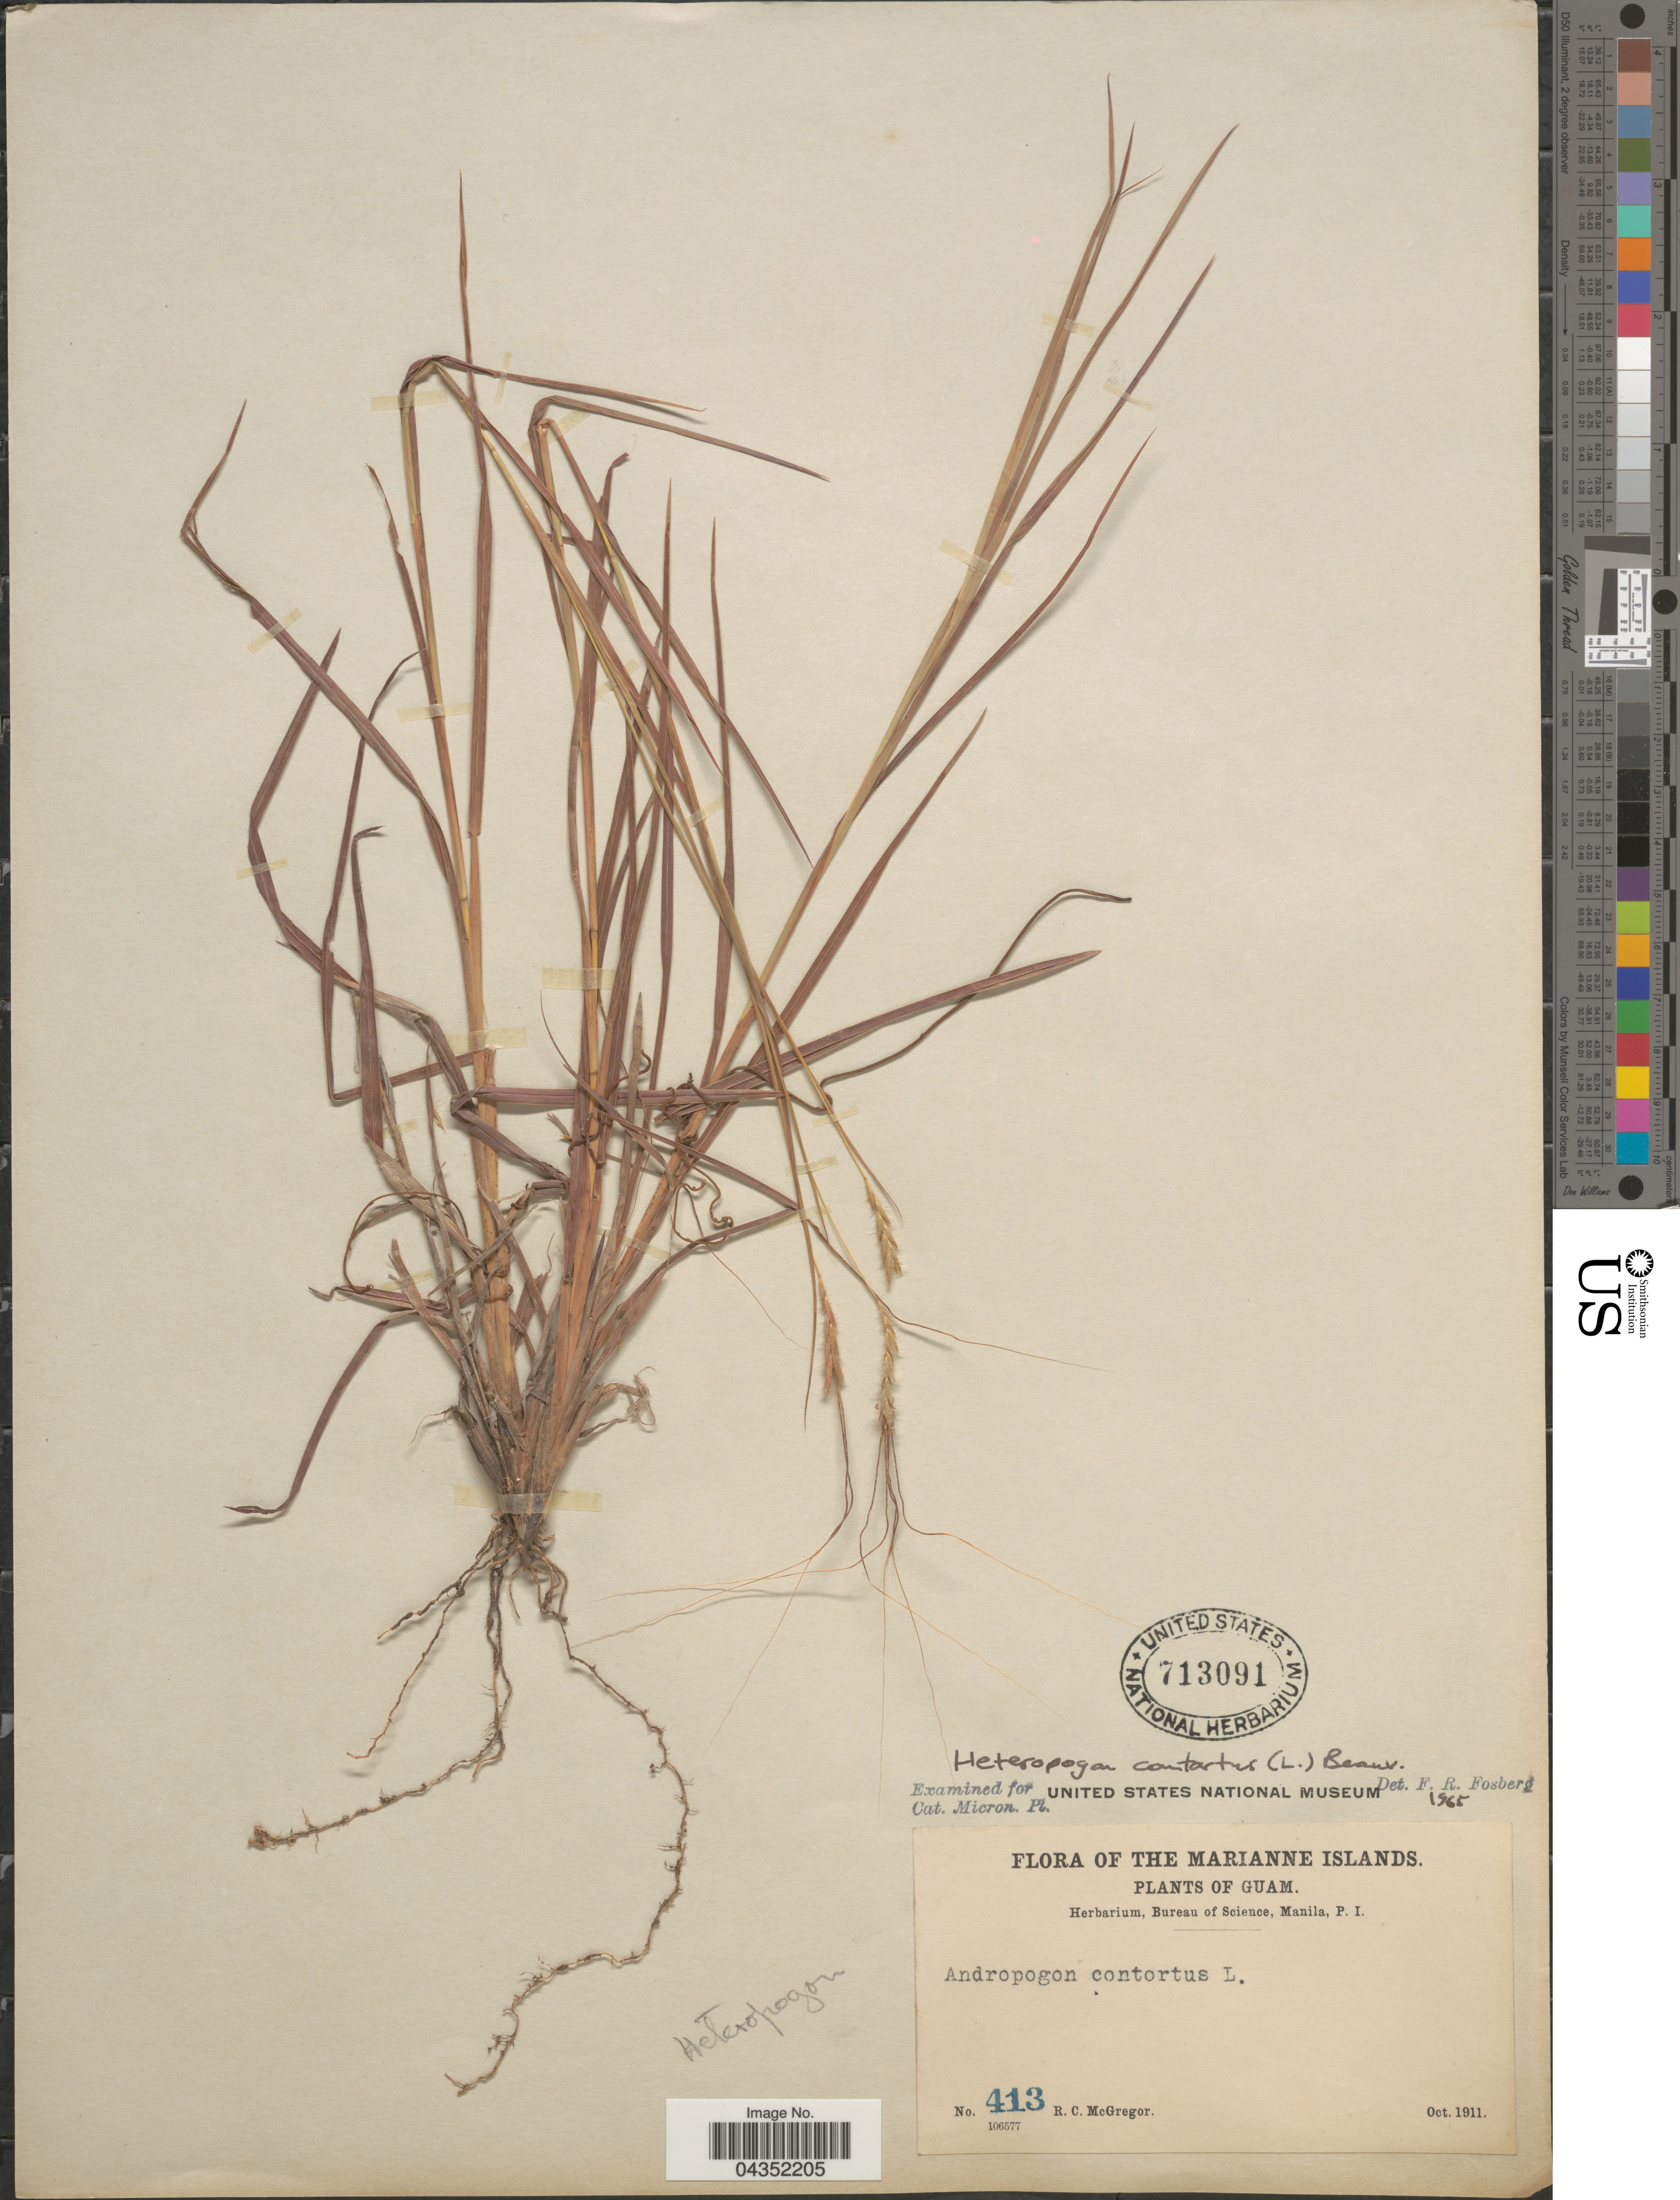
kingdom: Plantae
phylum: Tracheophyta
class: Liliopsida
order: Poales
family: Poaceae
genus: Heteropogon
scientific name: Heteropogon contortus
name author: (L.) P. Beauv. ex Roem. & Schult.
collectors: R. C. McGregor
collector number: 413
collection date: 1911-10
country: Guam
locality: The Marianne Islands.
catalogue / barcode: US 713091